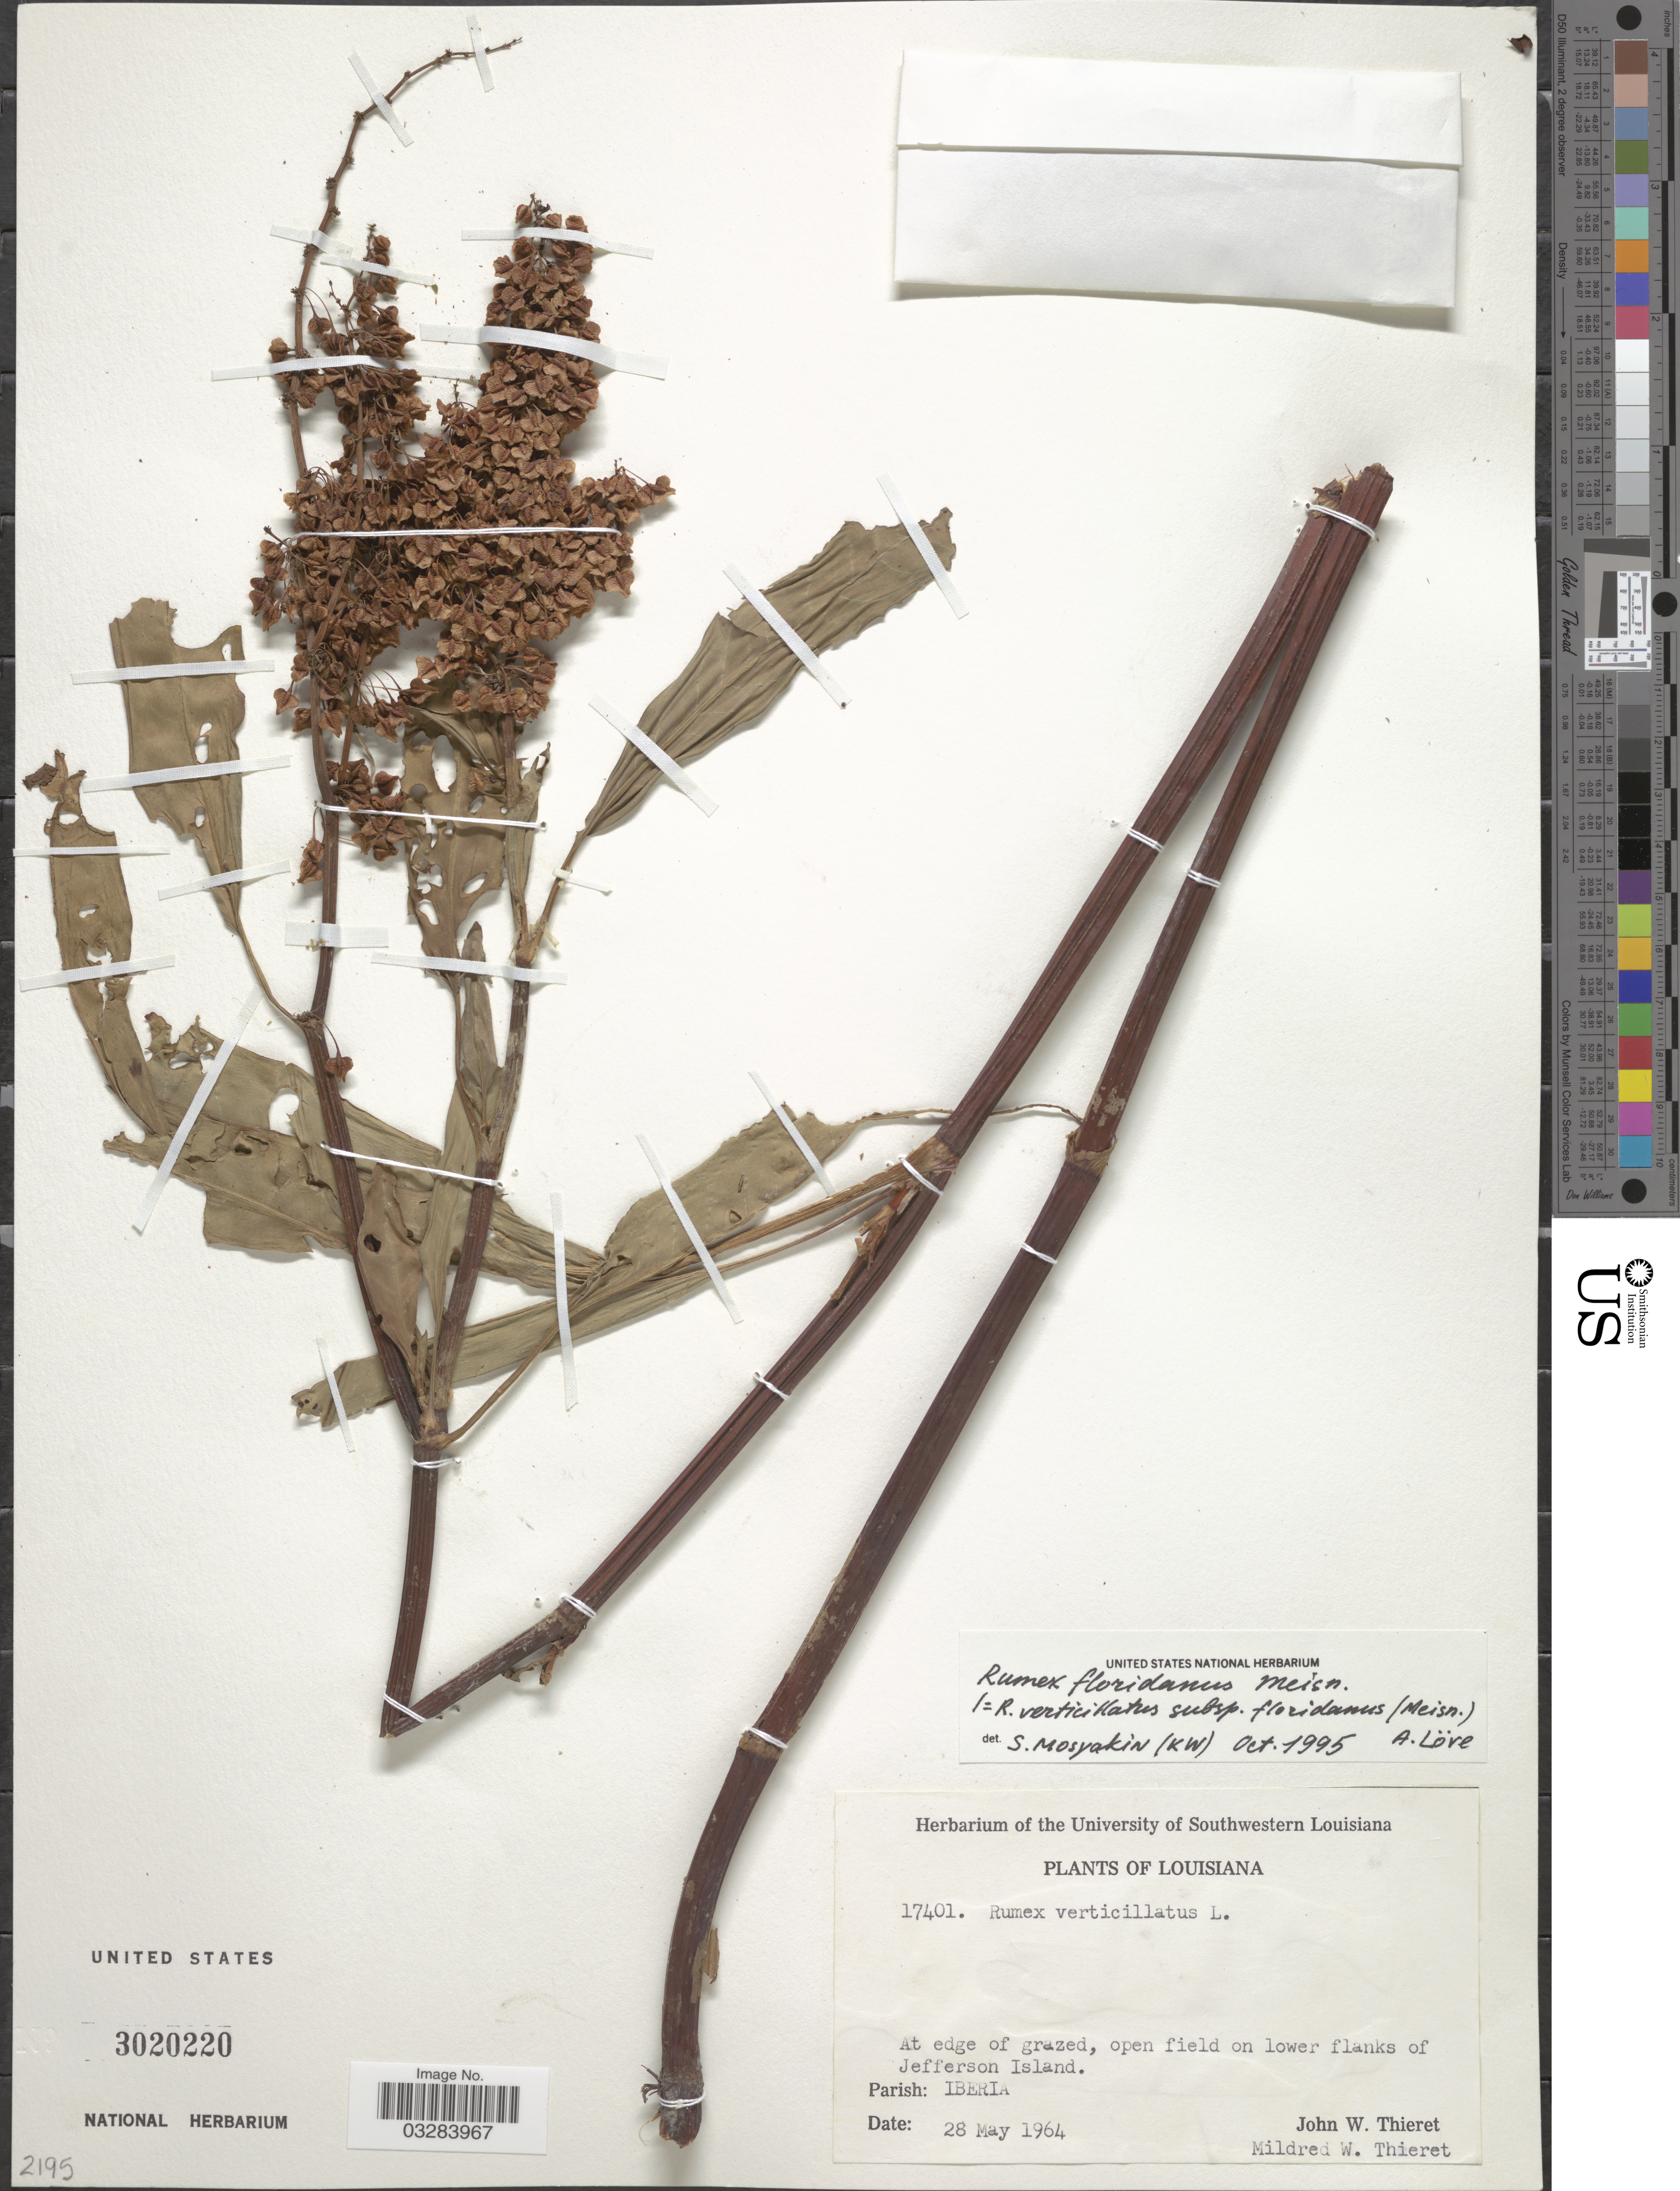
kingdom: Plantae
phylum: Tracheophyta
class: Magnoliopsida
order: Caryophyllales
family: Polygonaceae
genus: Rumex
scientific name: Rumex floridanus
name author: Meisn.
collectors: J. W. Thieret & M. Thieret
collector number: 17401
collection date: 1964-05-28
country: United States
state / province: Louisiana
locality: Open field on lower banks of Jefferson Island. Parish: Iberia.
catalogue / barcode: US 3020220